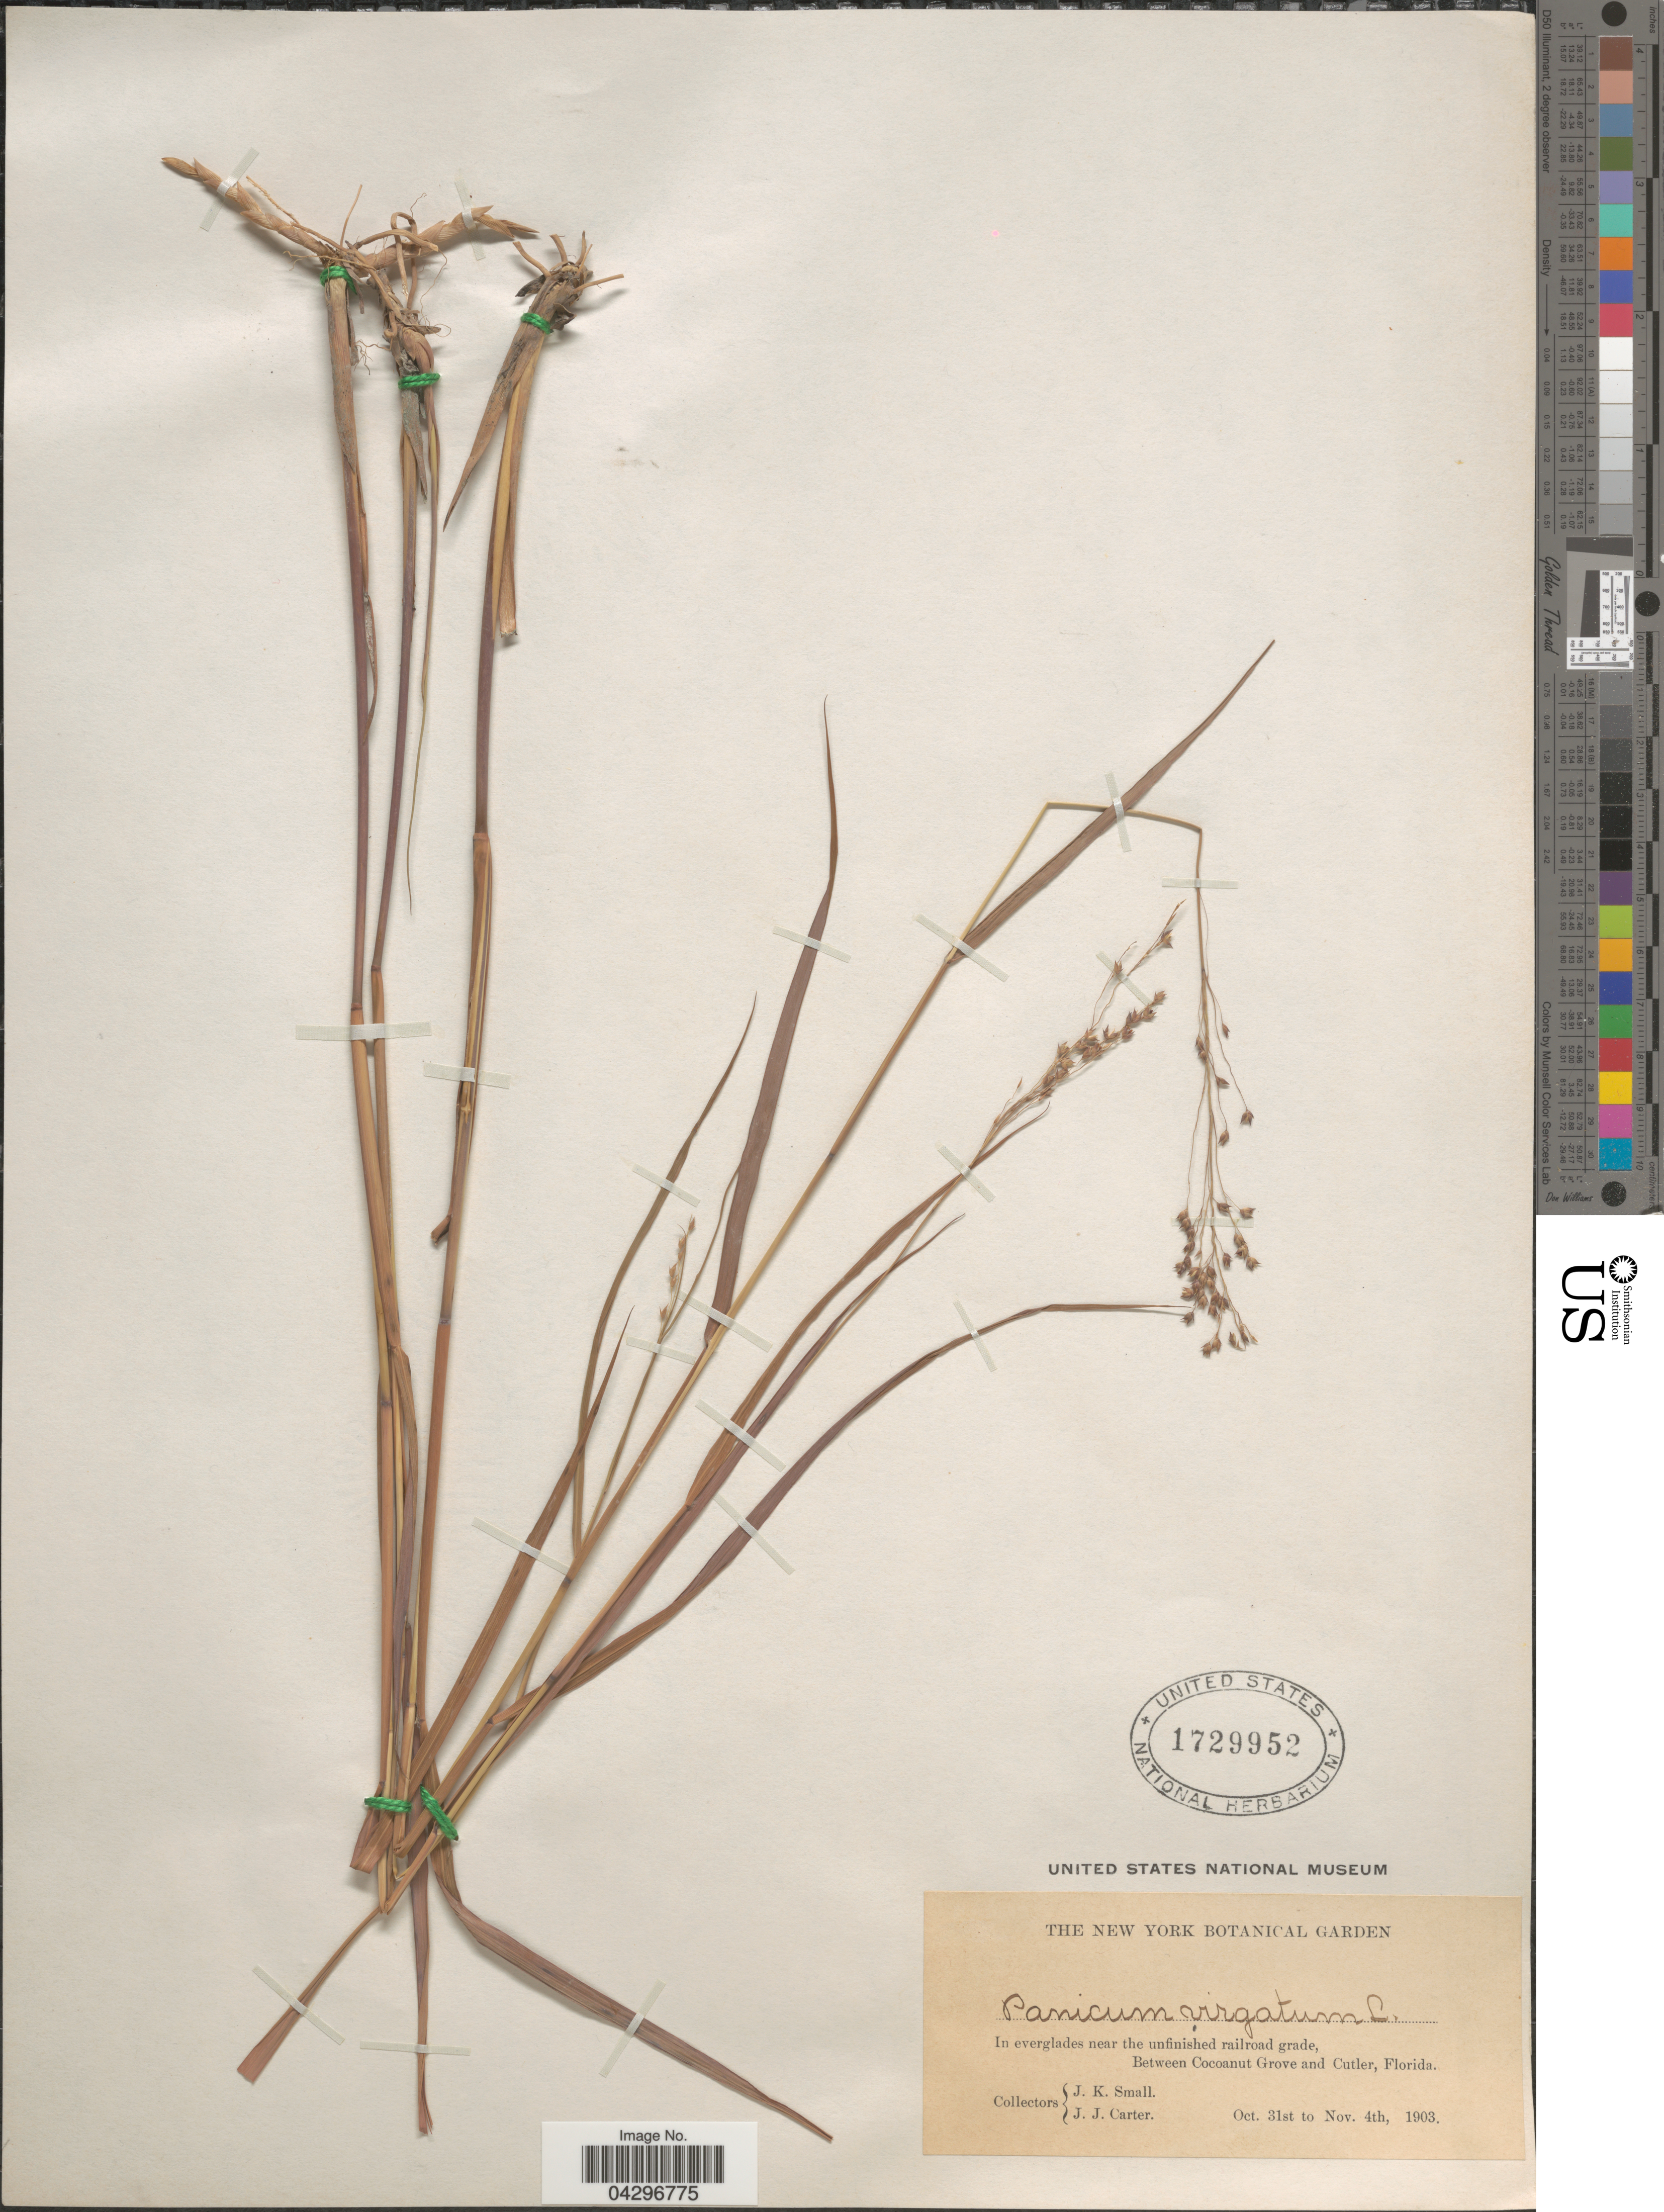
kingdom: Plantae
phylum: Tracheophyta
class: Liliopsida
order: Poales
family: Poaceae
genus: Panicum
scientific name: Panicum virgatum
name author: L.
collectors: J. K. Small & J. Carter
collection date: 1903-10-31/1903-11-04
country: United States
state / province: Florida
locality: In everglades near the unfinished railroad grade, Between Cocoanut Grove and Cutler.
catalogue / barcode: US 1729952